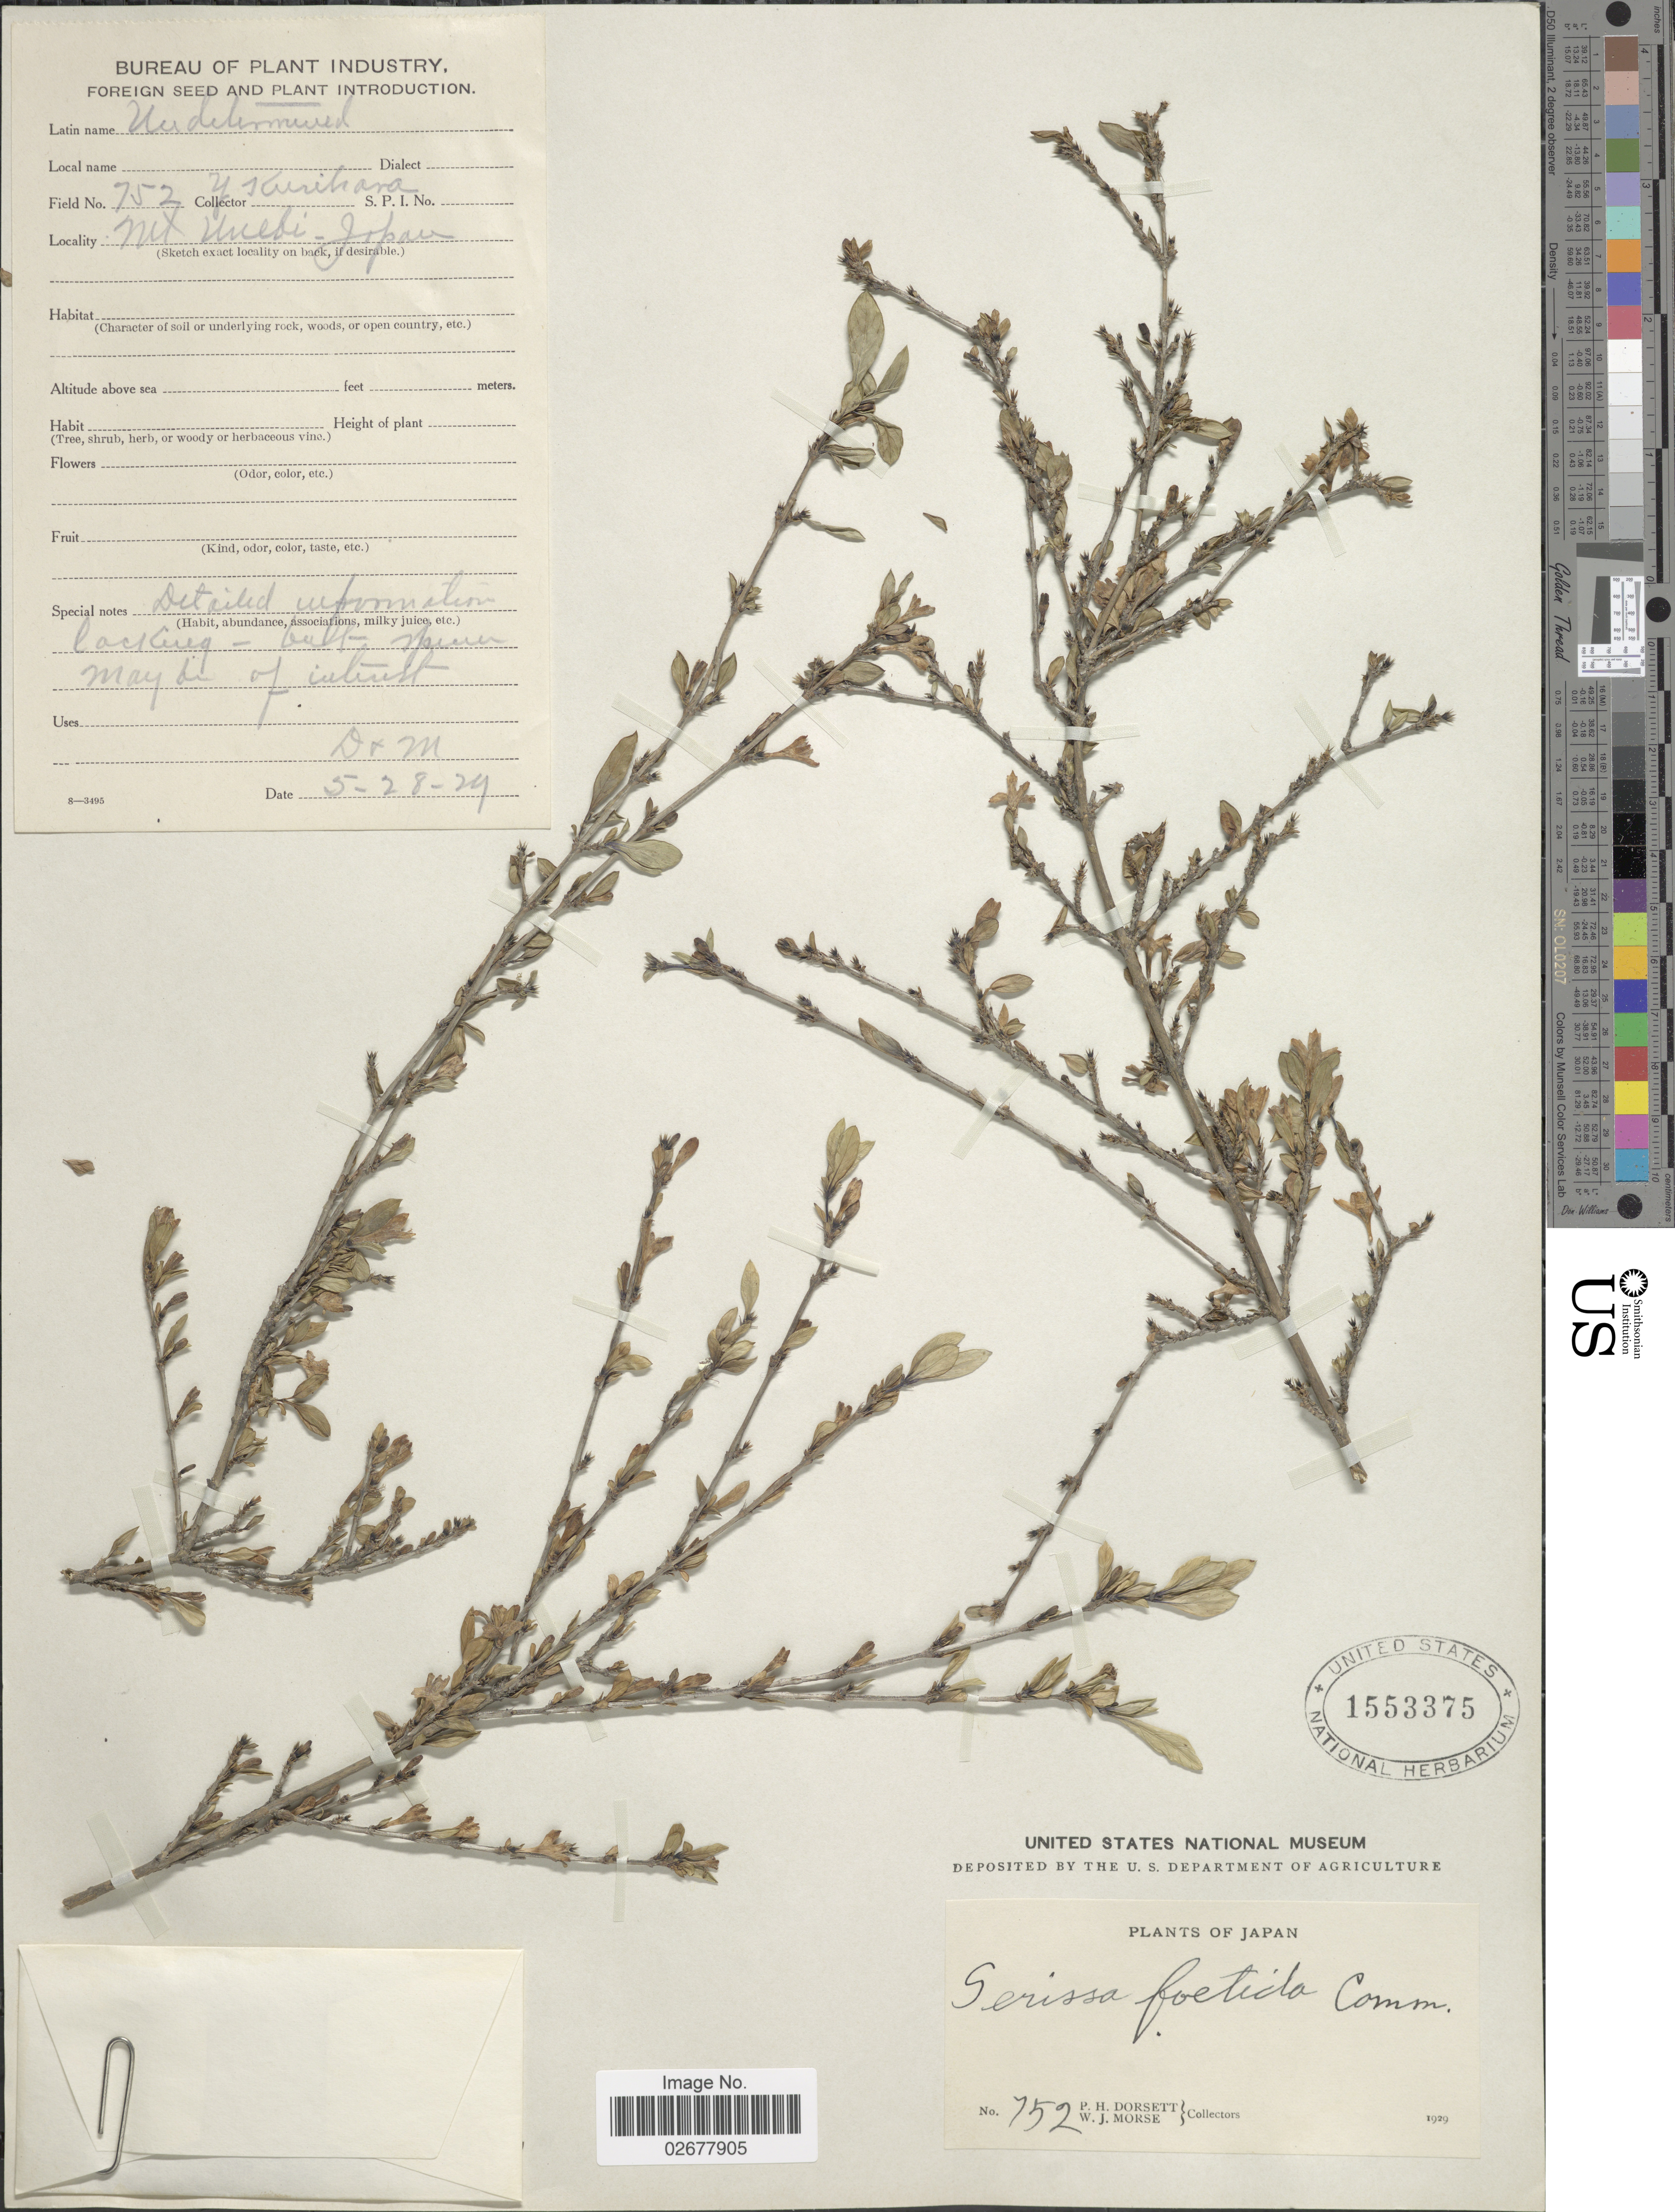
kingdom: Plantae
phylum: Tracheophyta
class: Magnoliopsida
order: Gentianales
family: Rubiaceae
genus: Serissa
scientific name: Serissa japonica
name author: (Thunb.) Thunb.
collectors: P. H. Dorsett & W. J. Morse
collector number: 752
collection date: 1929-05-28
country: Japan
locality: Mt Unebi.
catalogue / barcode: US 1553375